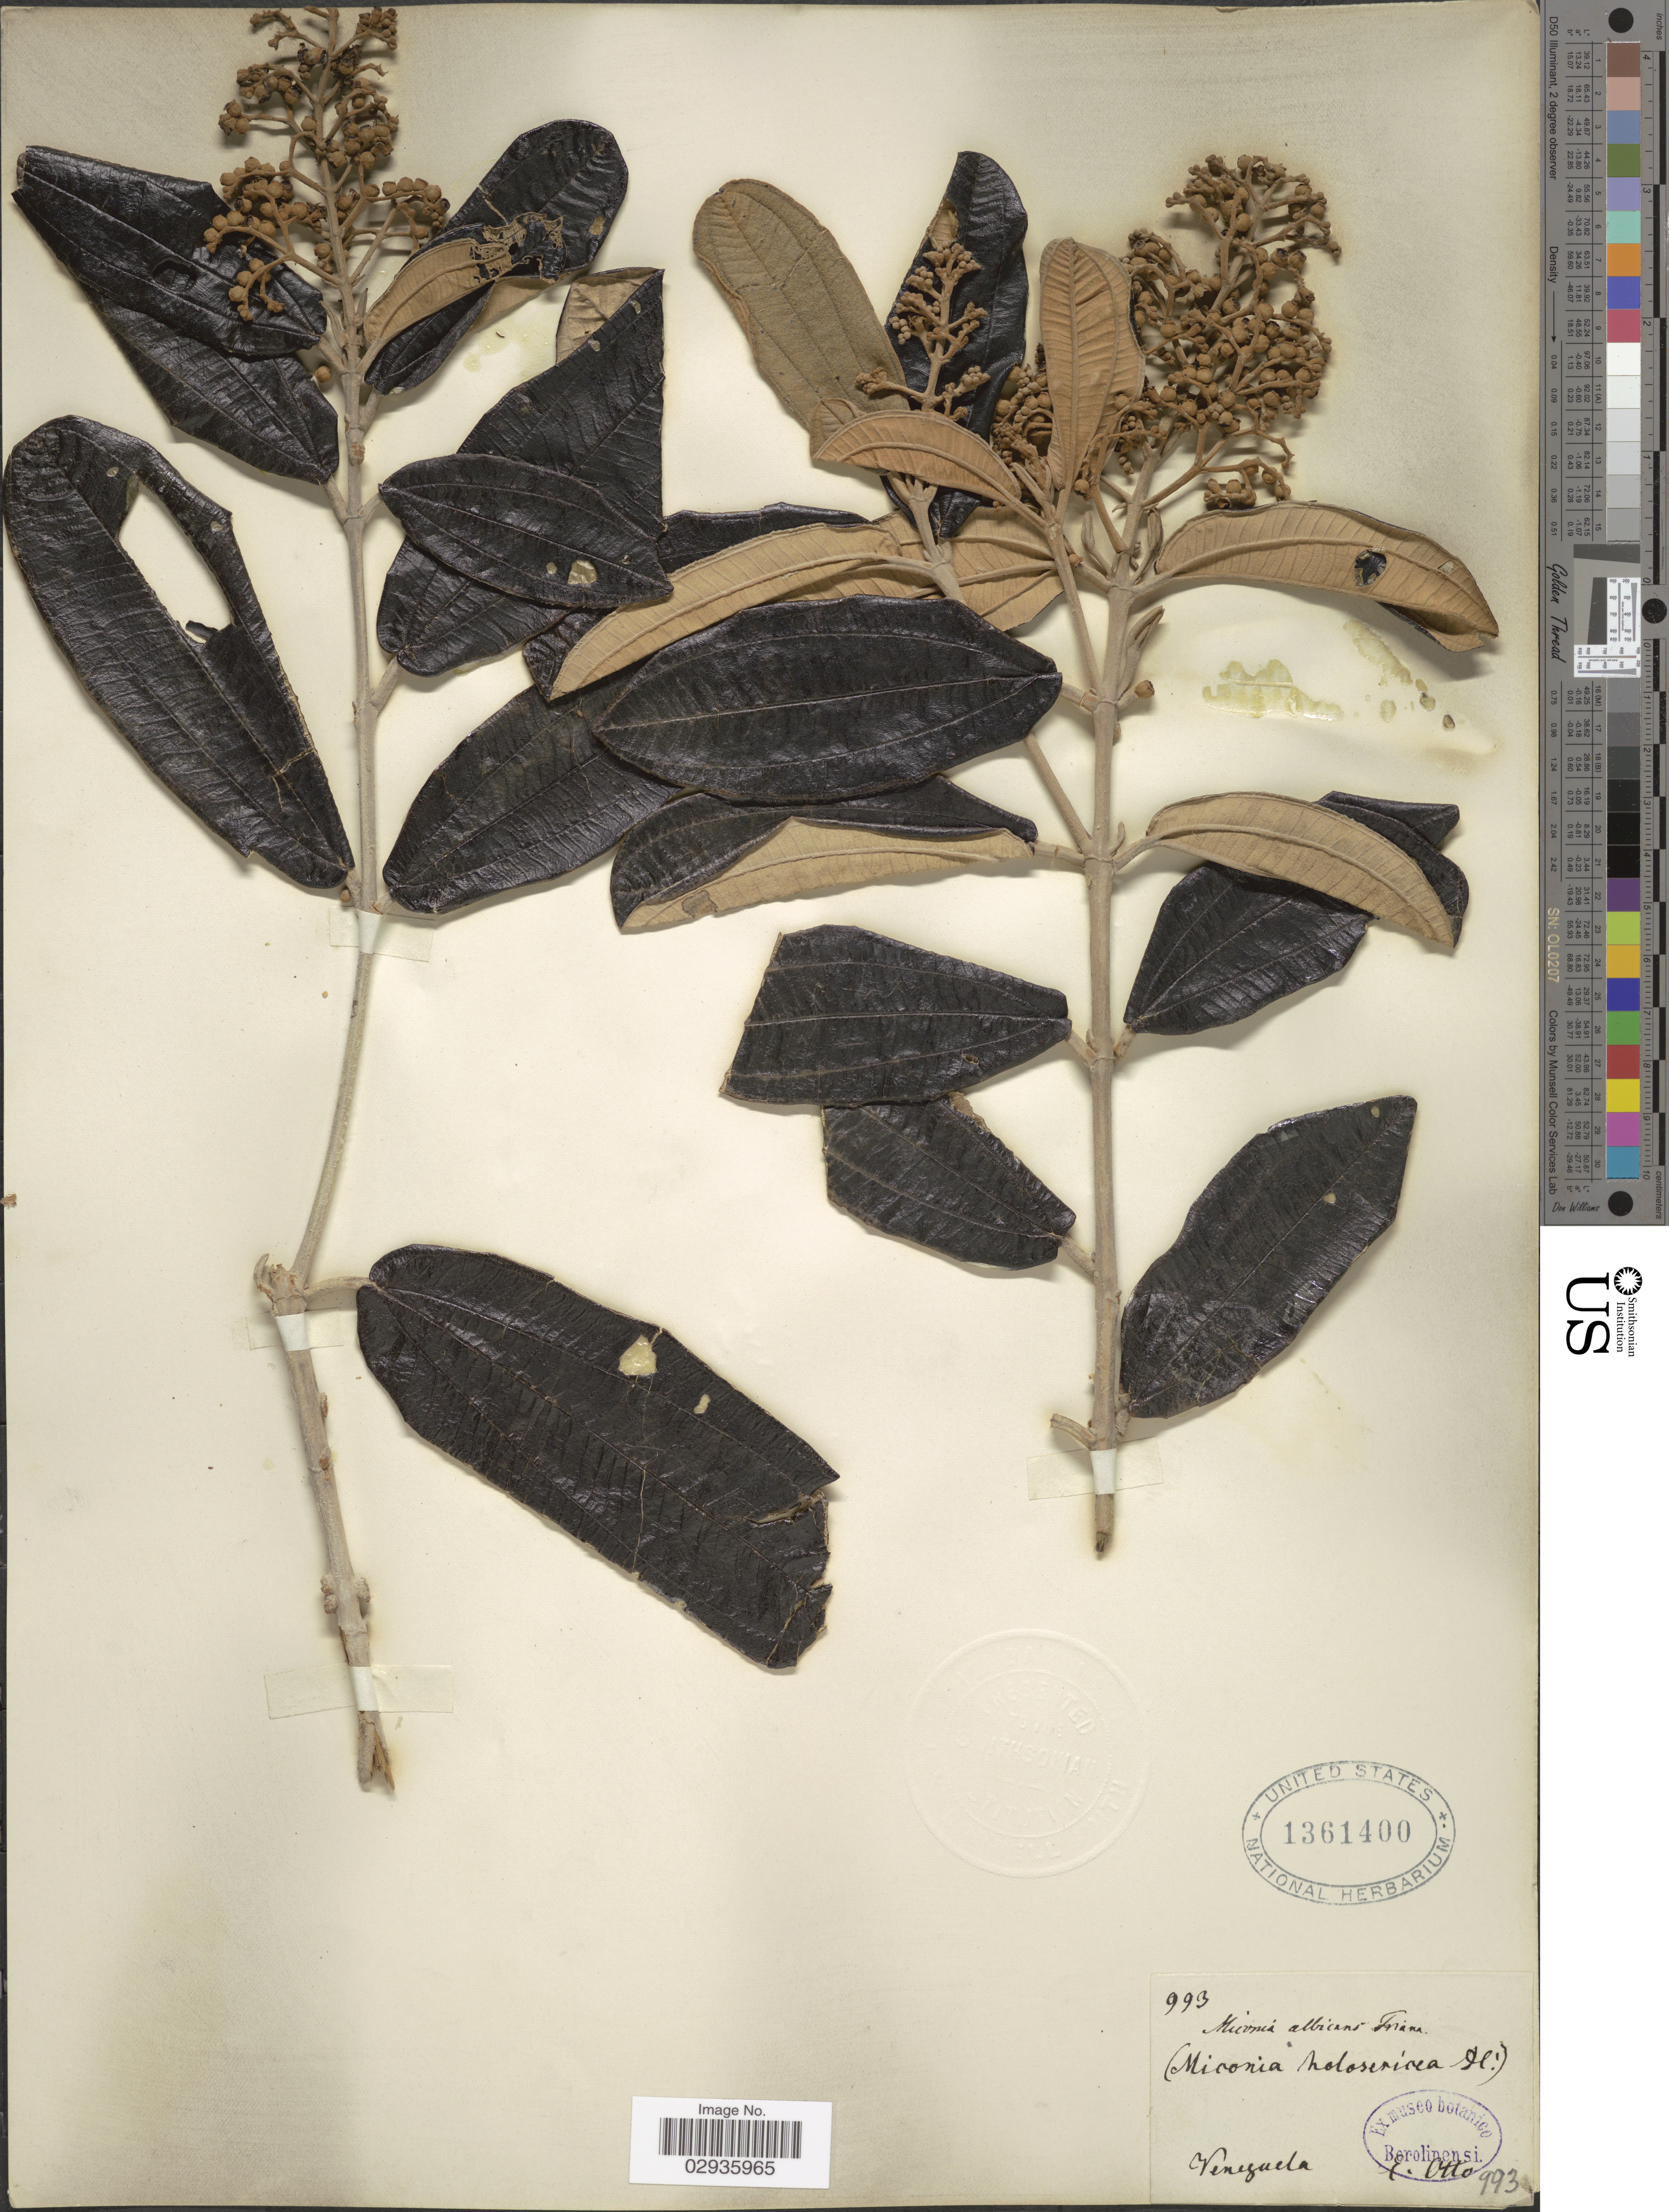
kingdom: Plantae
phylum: Tracheophyta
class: Magnoliopsida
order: Myrtales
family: Melastomataceae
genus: Miconia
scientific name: Miconia albicans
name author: (Sw.) Steud.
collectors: E. Otto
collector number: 993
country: Venezuela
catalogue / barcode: US 1361400